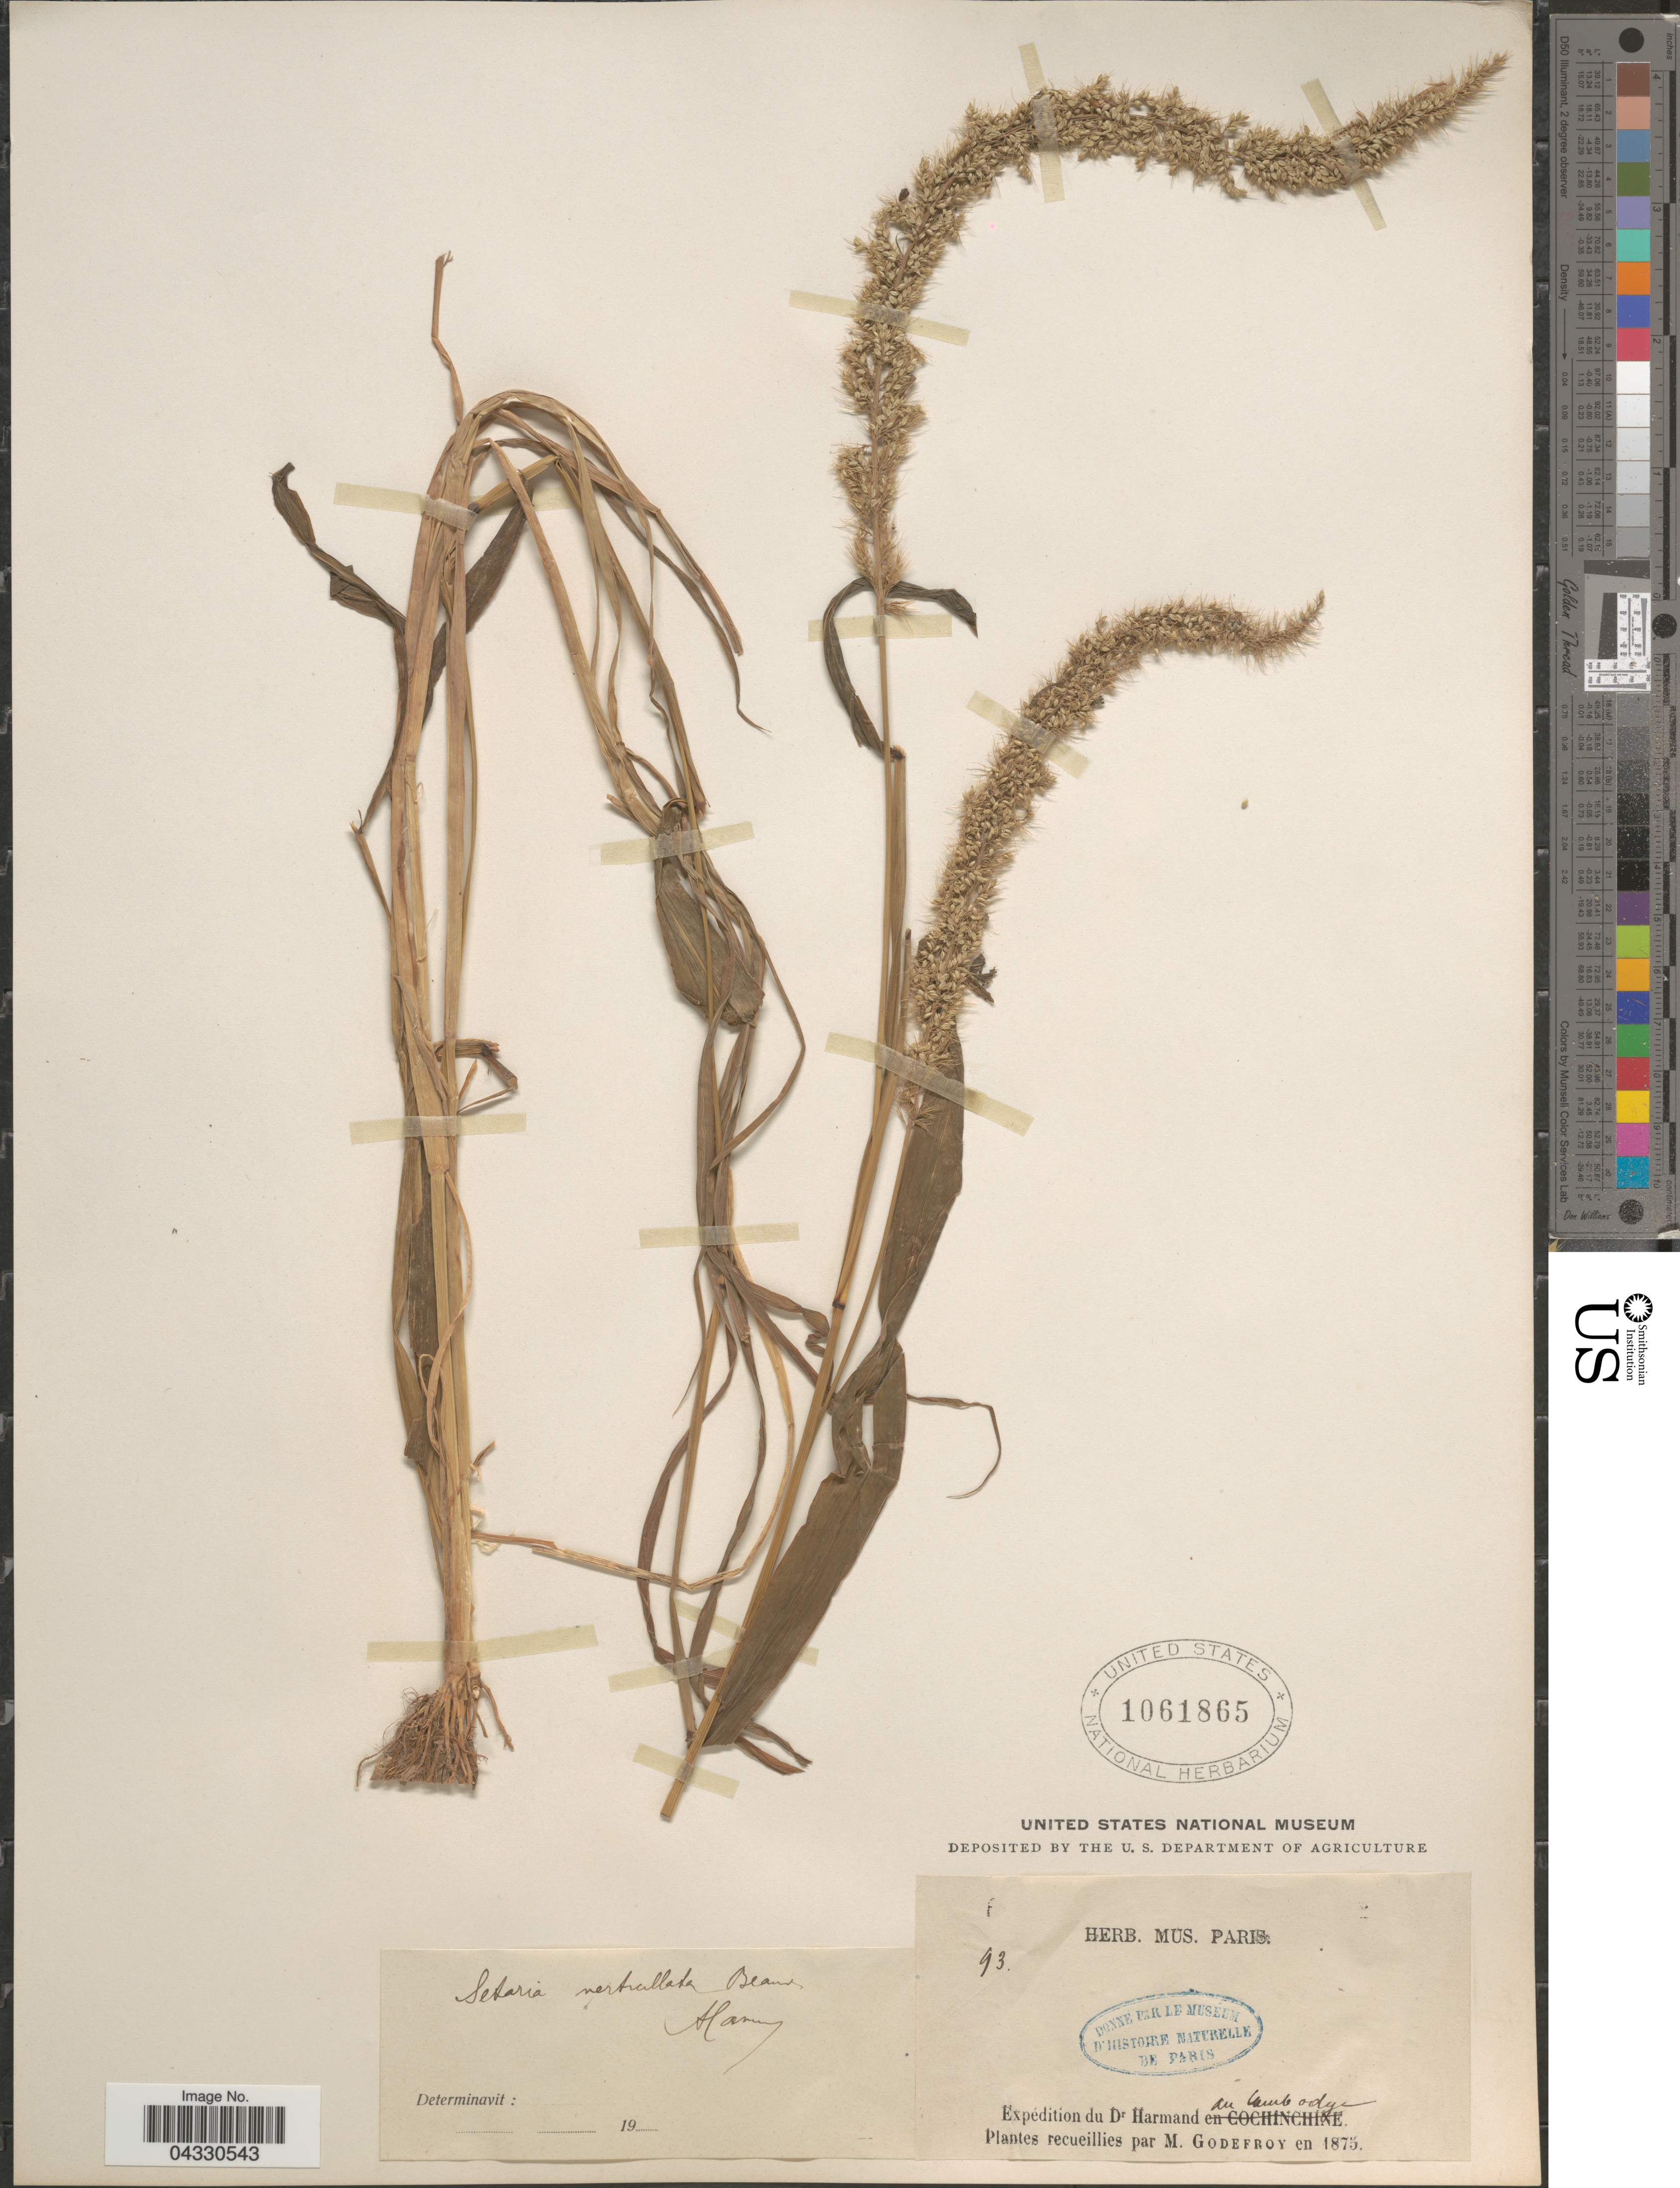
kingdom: Plantae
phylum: Tracheophyta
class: Liliopsida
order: Poales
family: Poaceae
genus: Setaria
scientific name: Setaria verticillata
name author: (L.) P. Beauv.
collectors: Harmand, --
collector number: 93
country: Cambodia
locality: Au Cambodge.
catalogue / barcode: US 1061865